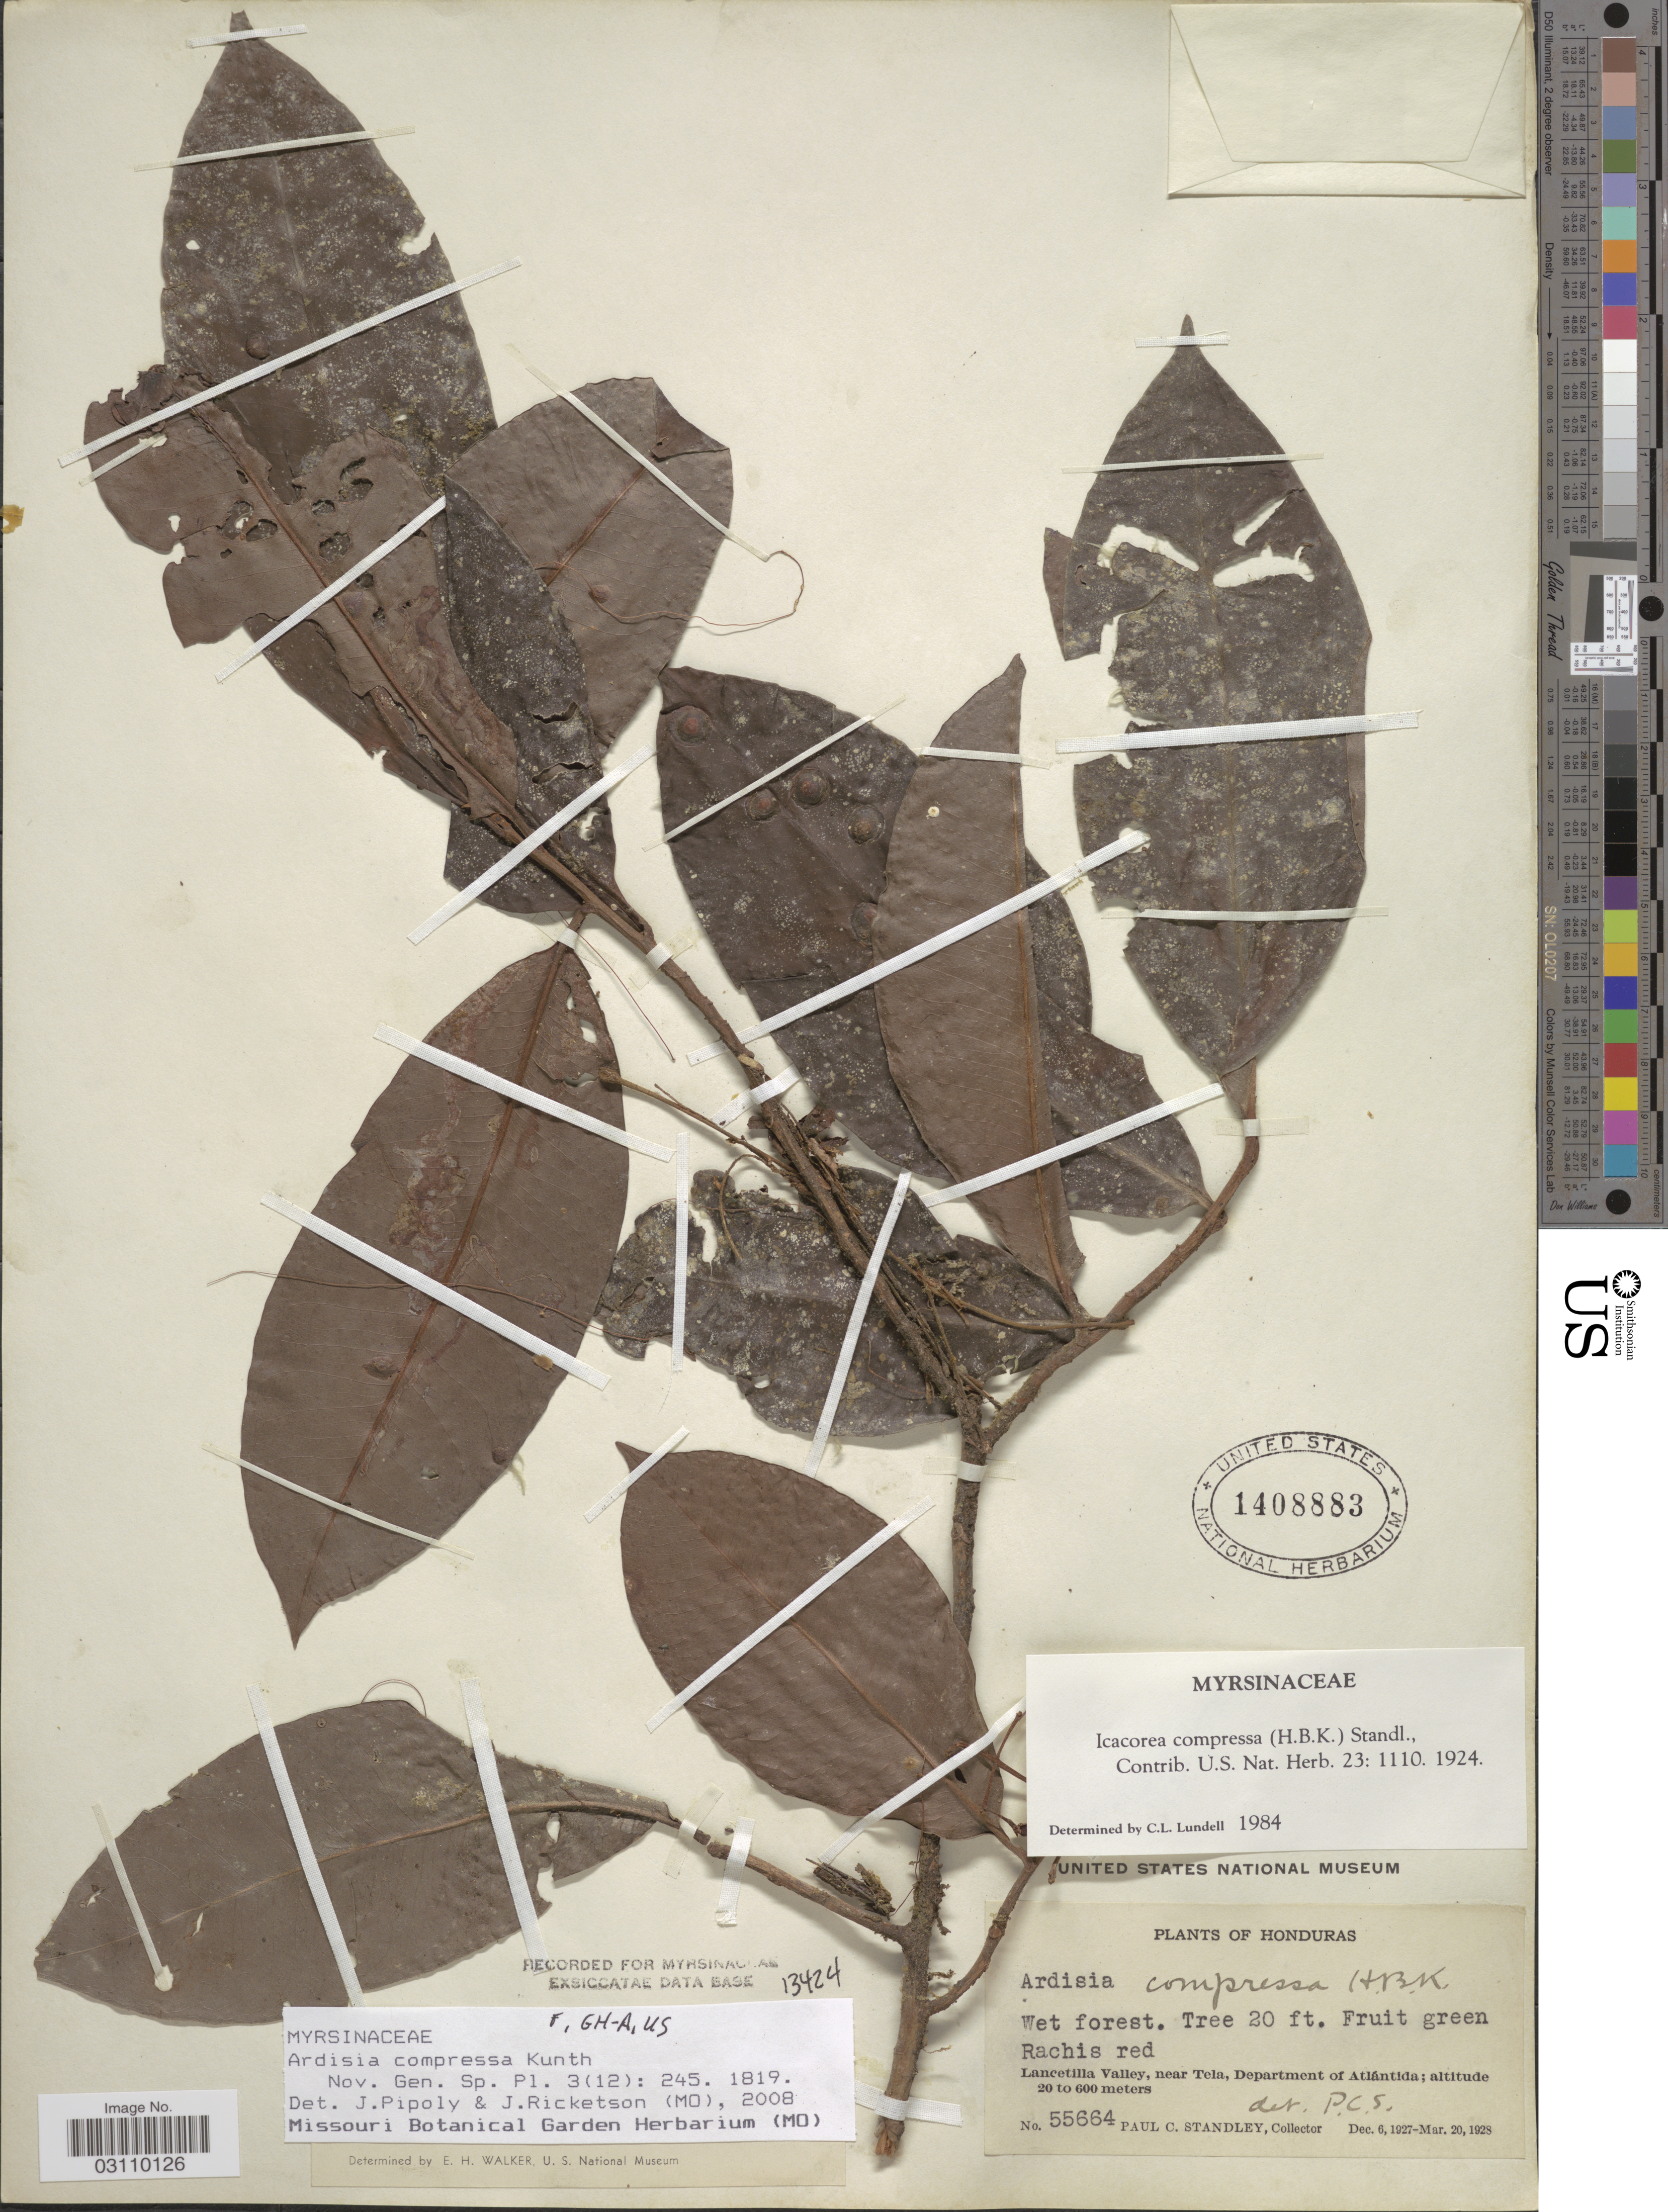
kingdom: Plantae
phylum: Tracheophyta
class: Magnoliopsida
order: Ericales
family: Primulaceae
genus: Ardisia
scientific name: Ardisia compressa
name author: Kunth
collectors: P. C. Standley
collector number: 55664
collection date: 1927-12-06/1928-03-20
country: Honduras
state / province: Atlántida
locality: Lancetilla Valley, near Tela, Department of Atlántida.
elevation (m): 20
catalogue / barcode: US 1408883